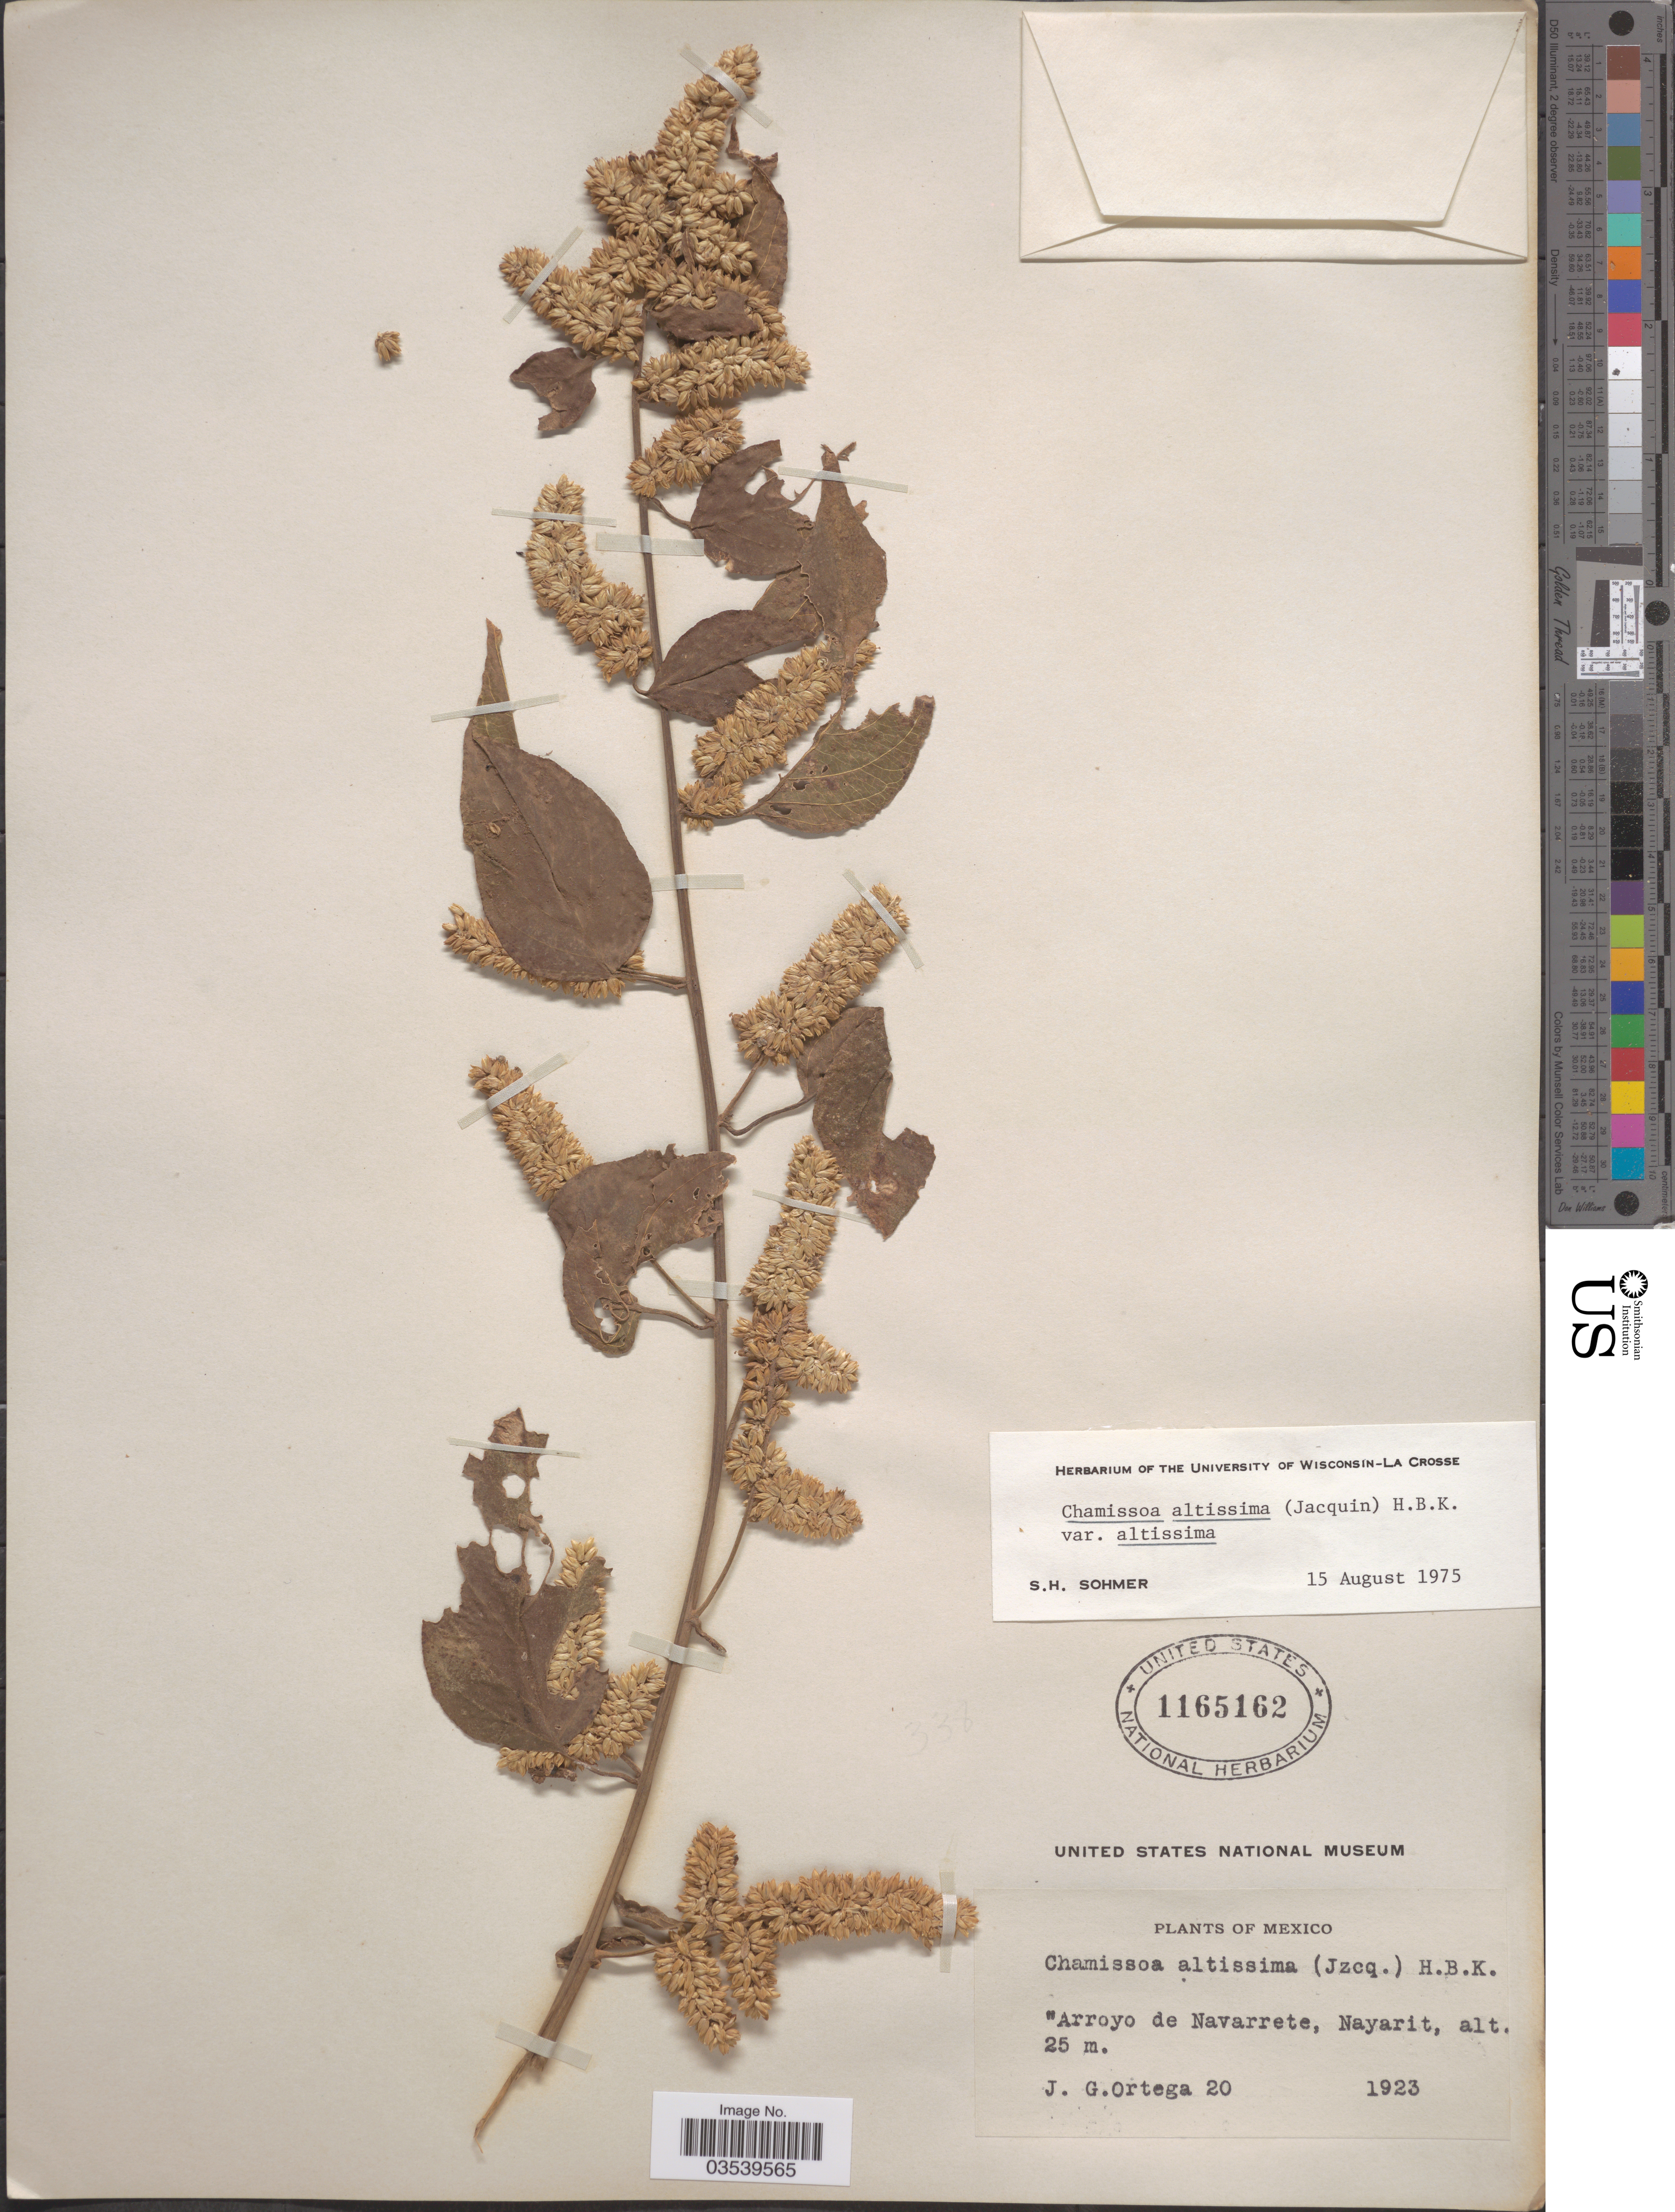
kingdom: Plantae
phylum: Tracheophyta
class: Magnoliopsida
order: Caryophyllales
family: Amaranthaceae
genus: Chamissoa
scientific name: Chamissoa altissima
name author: (Jacq.) Kunth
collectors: J. Ortega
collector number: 20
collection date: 1923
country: Mexico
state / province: Nayarit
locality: Arroyo de Navarrete.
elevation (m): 25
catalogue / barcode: US 1165162